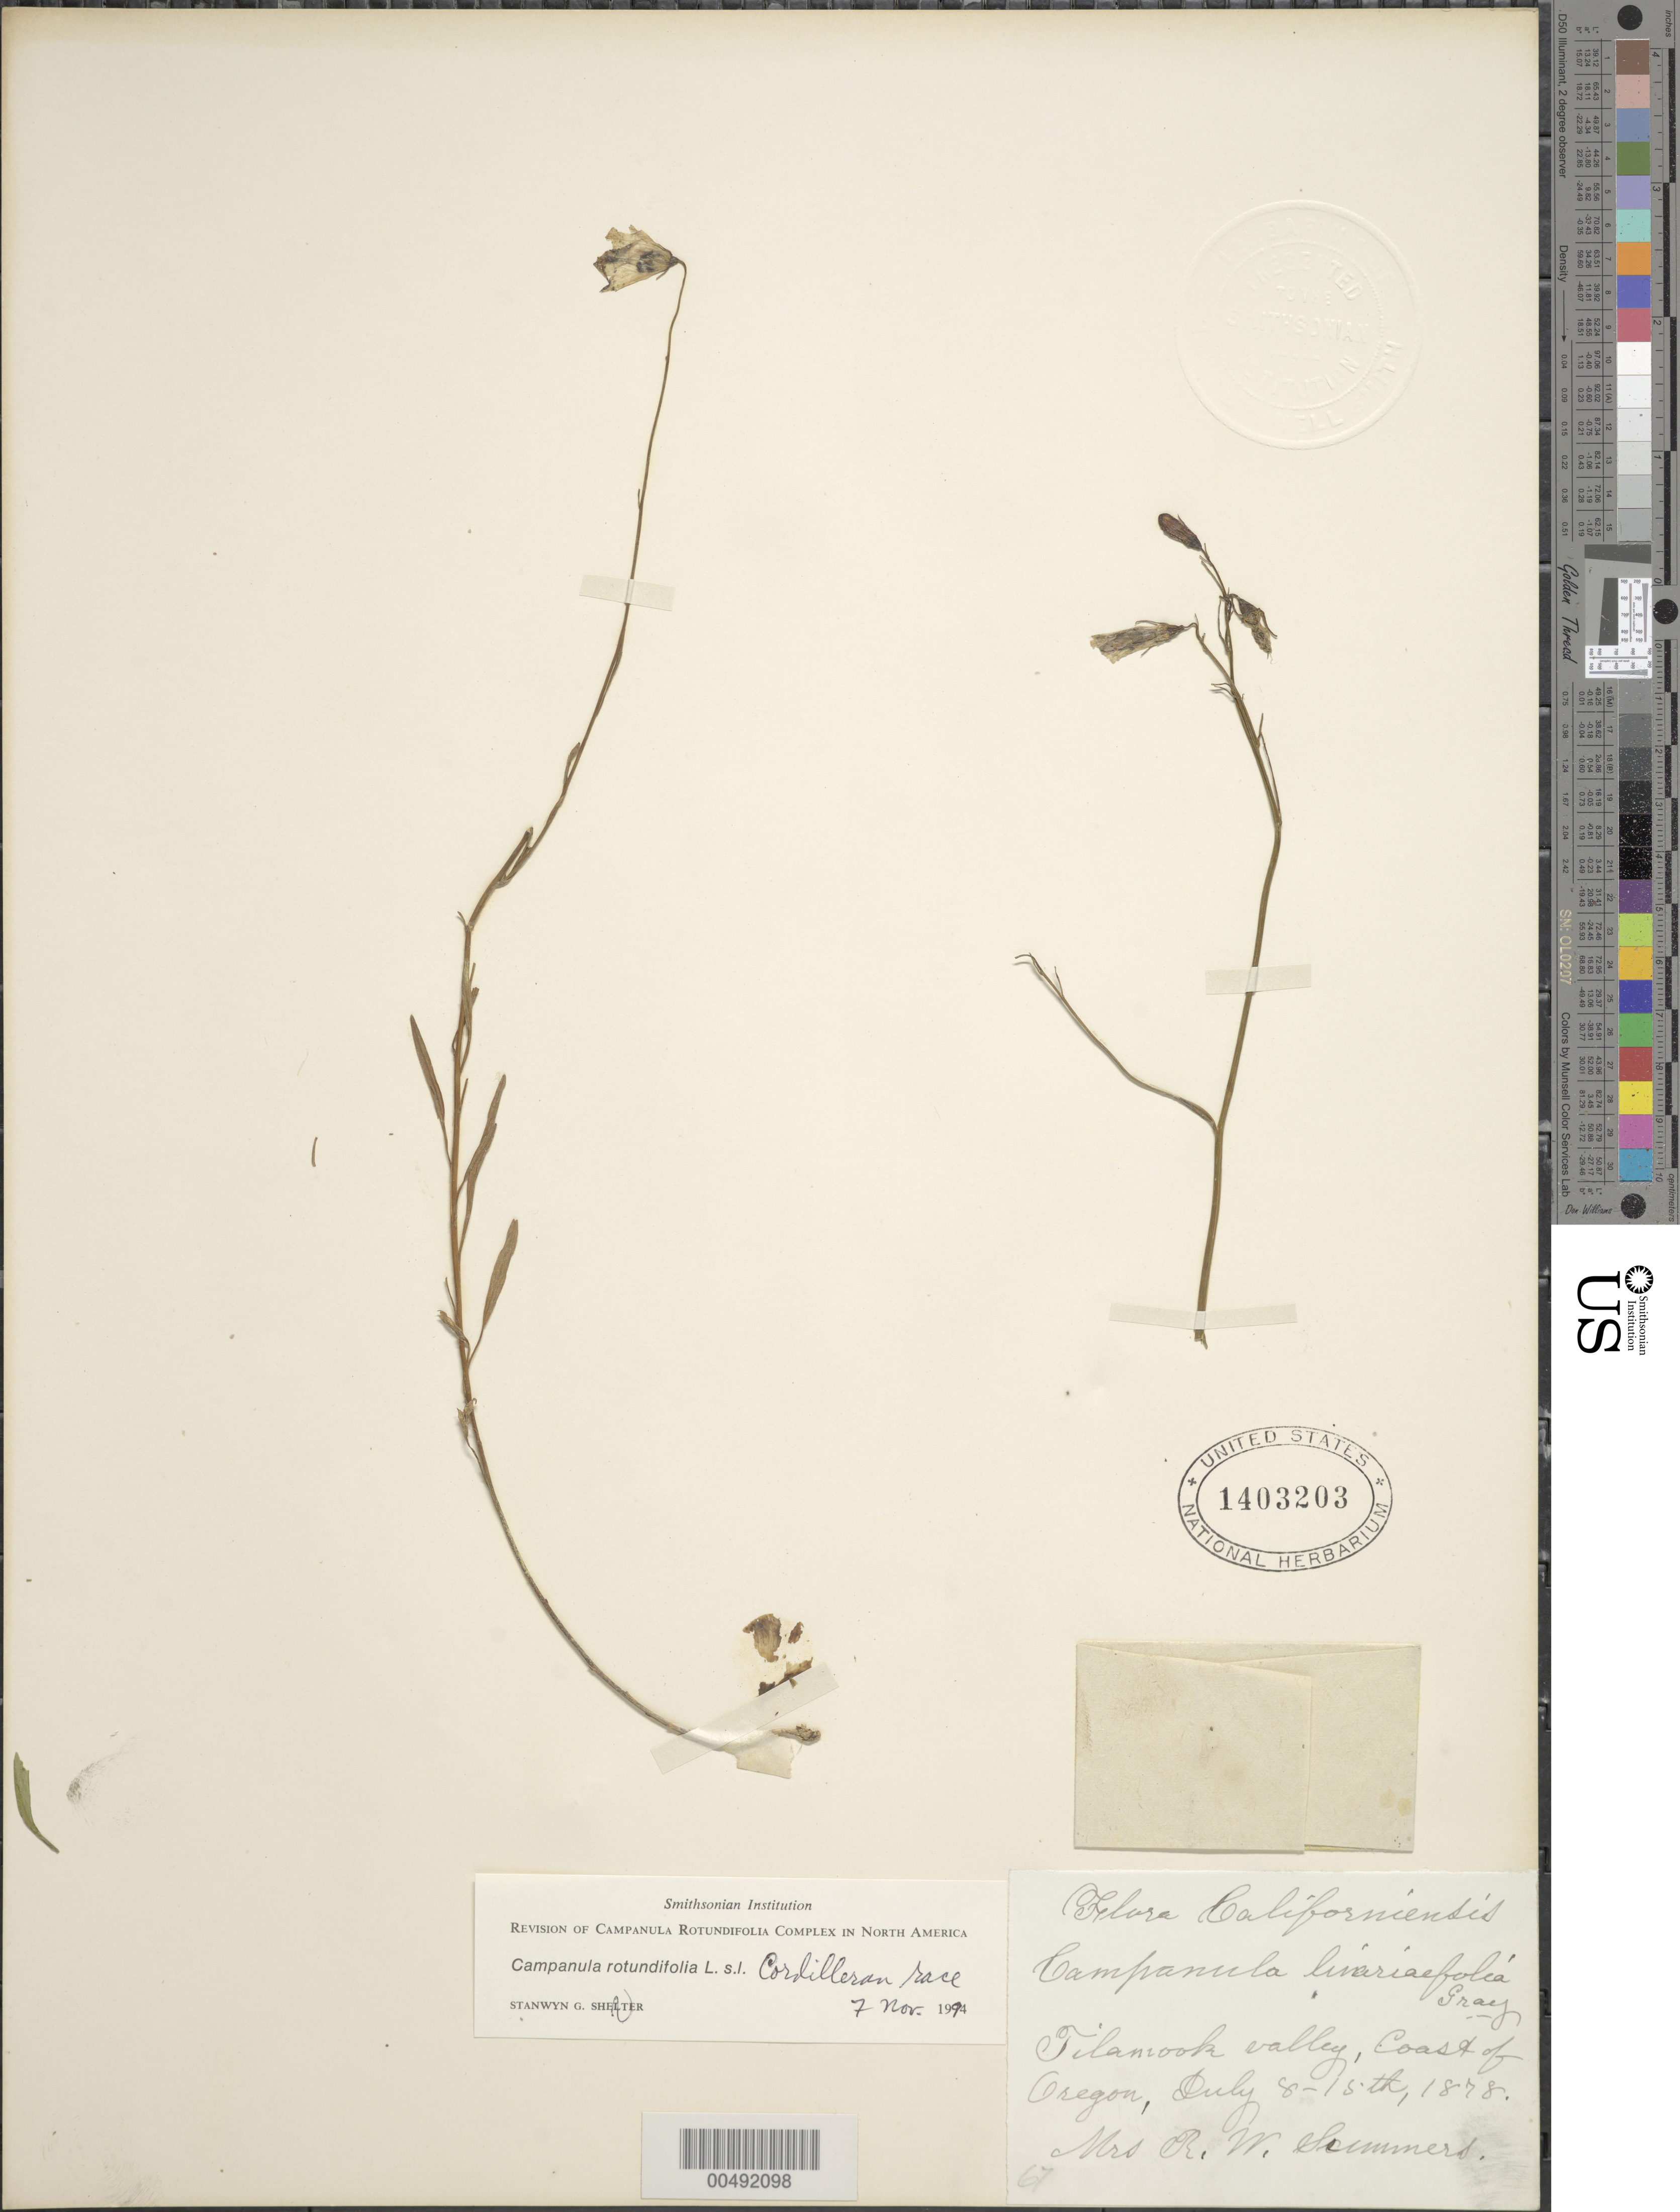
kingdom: Plantae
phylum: Tracheophyta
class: Magnoliopsida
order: Asterales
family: Campanulaceae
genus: Campanula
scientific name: Campanula rotundifolia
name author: L.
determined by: Shetler, Stanwyn G., (US), NMNH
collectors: R. Summers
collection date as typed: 08 Jul 1878 to 15 Jul 1878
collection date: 1878-07-08/1878-07-15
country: United States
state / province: Oregon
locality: Coast of Oregon, Tilamook Valley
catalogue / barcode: US 1403203